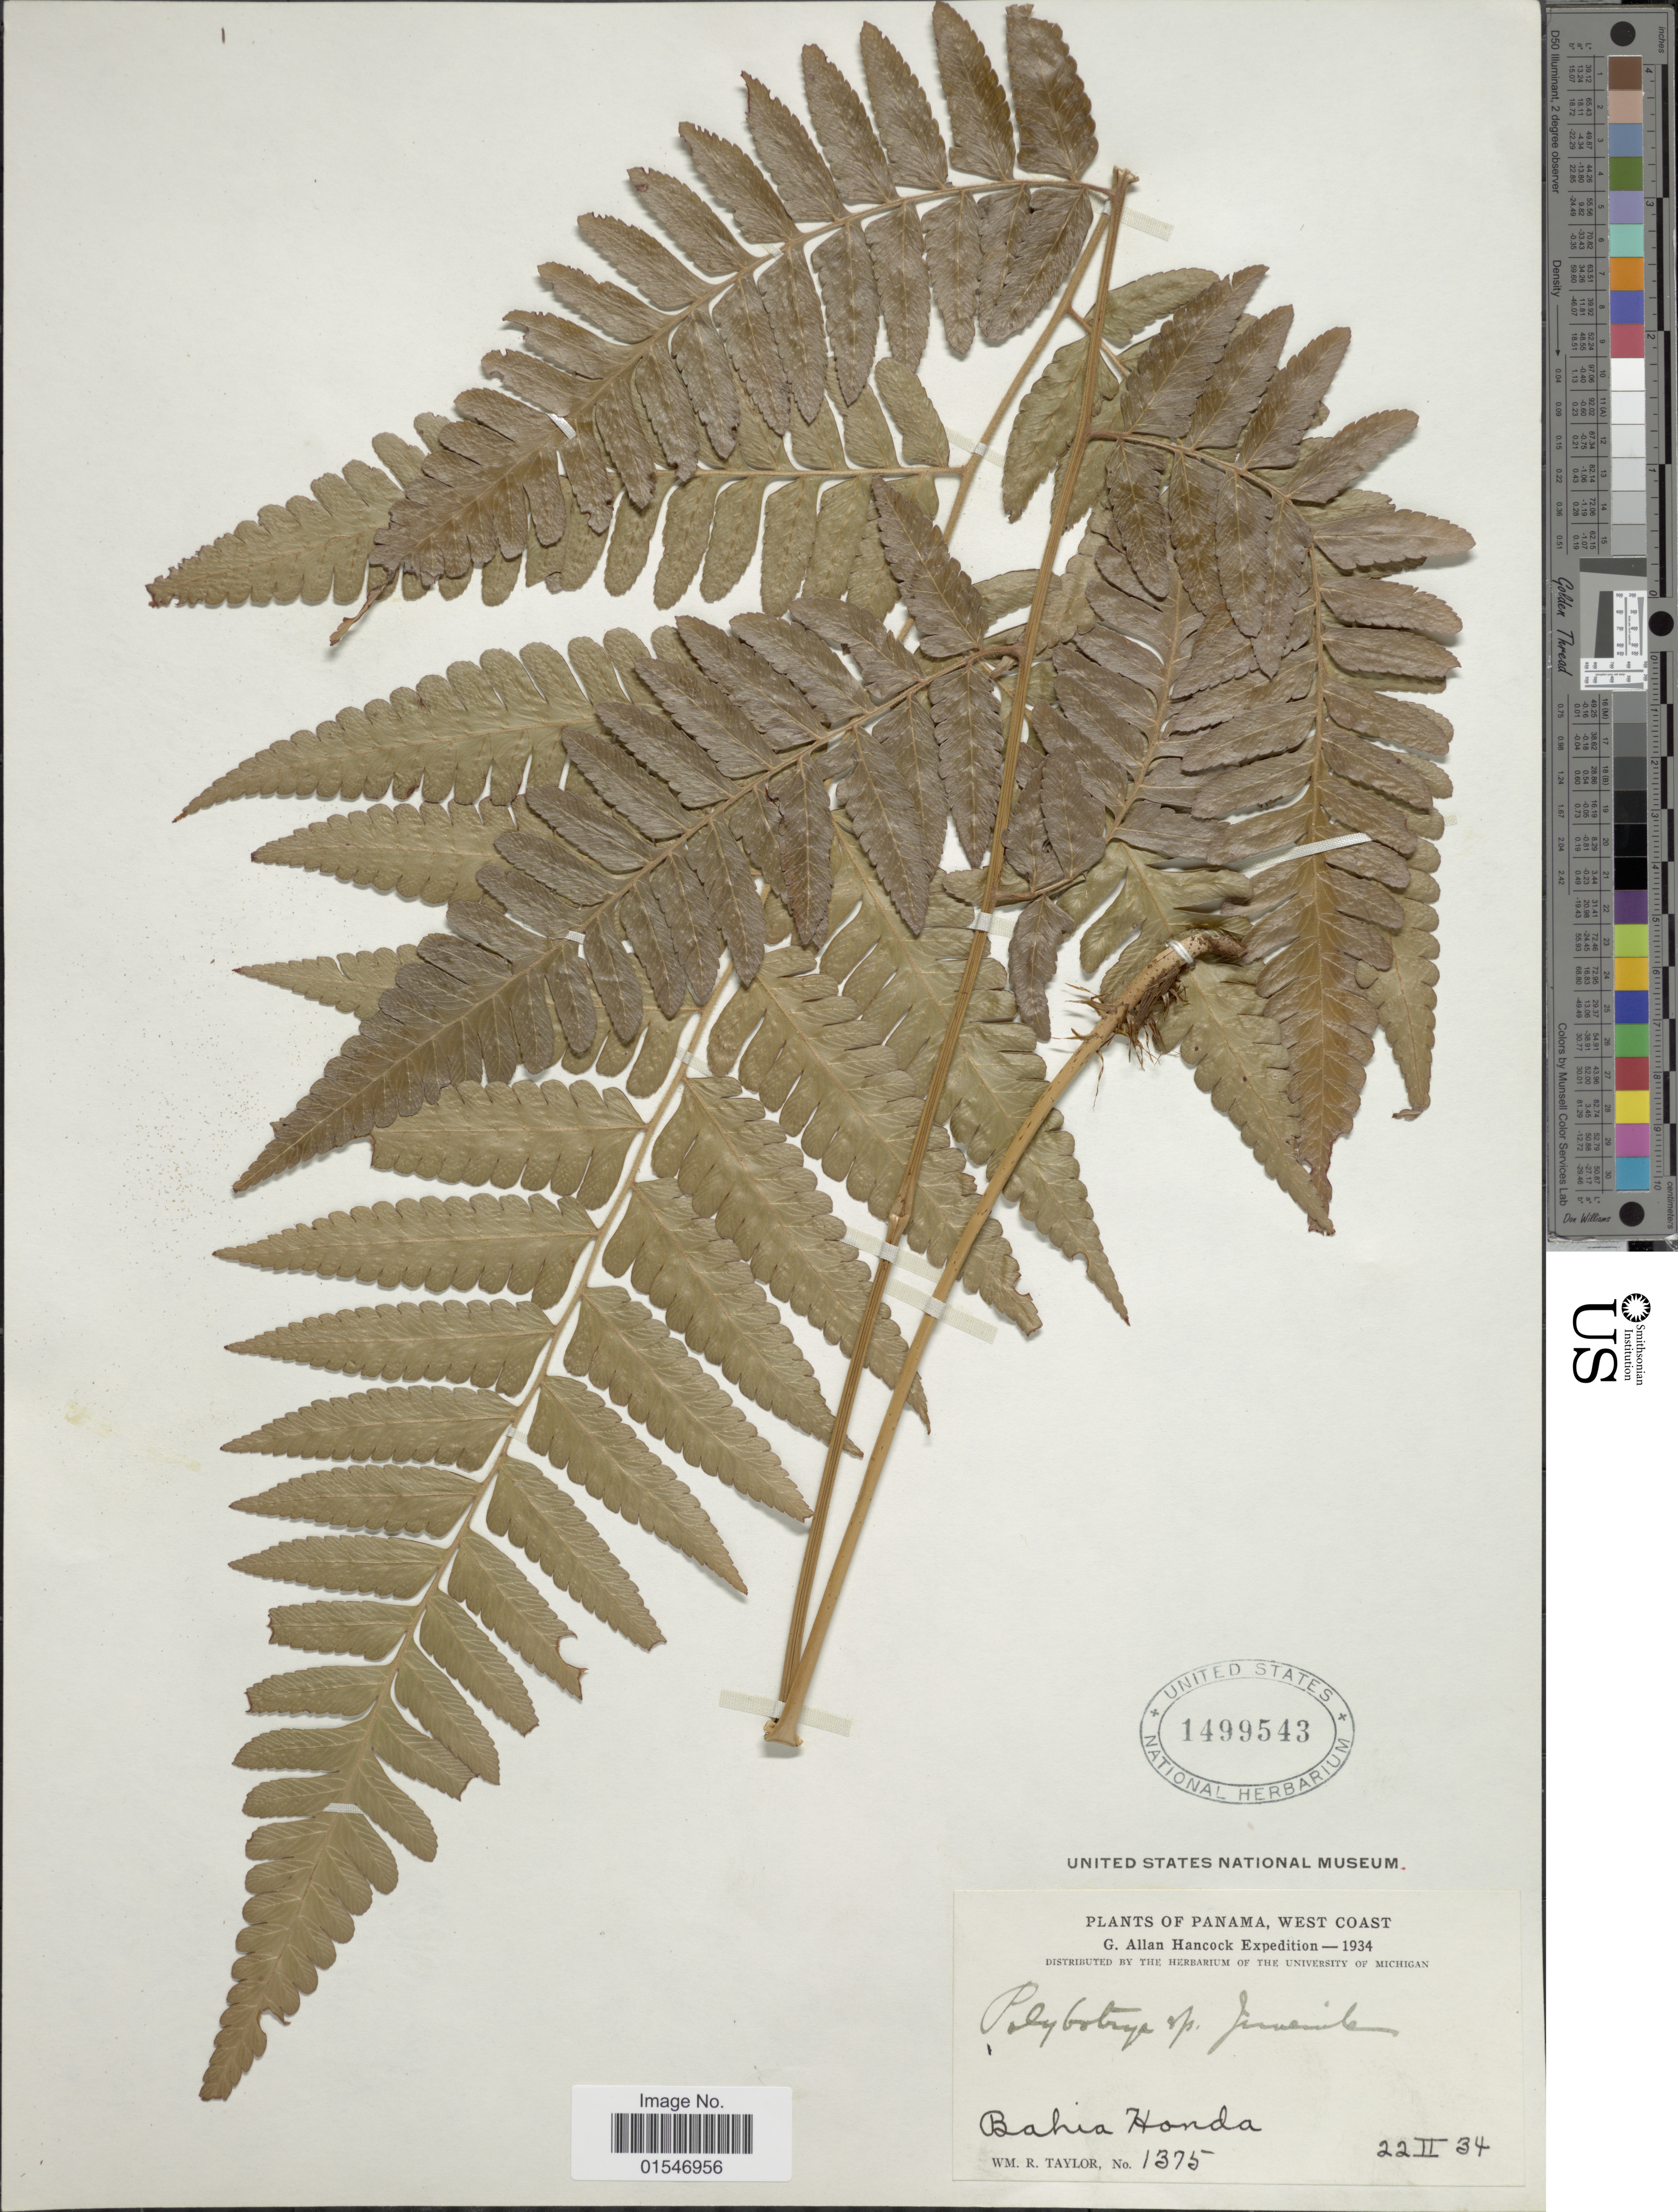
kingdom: Plantae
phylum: Tracheophyta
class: Polypodiopsida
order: Polypodiales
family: Dryopteridaceae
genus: Polybotrya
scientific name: Polybotrya caudata f. caudata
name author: Kunze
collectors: W. R. Taylor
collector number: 1375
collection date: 1934-02-22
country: Panama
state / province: Panamá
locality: West Coast. Bahia Honda.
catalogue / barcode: US 1499543